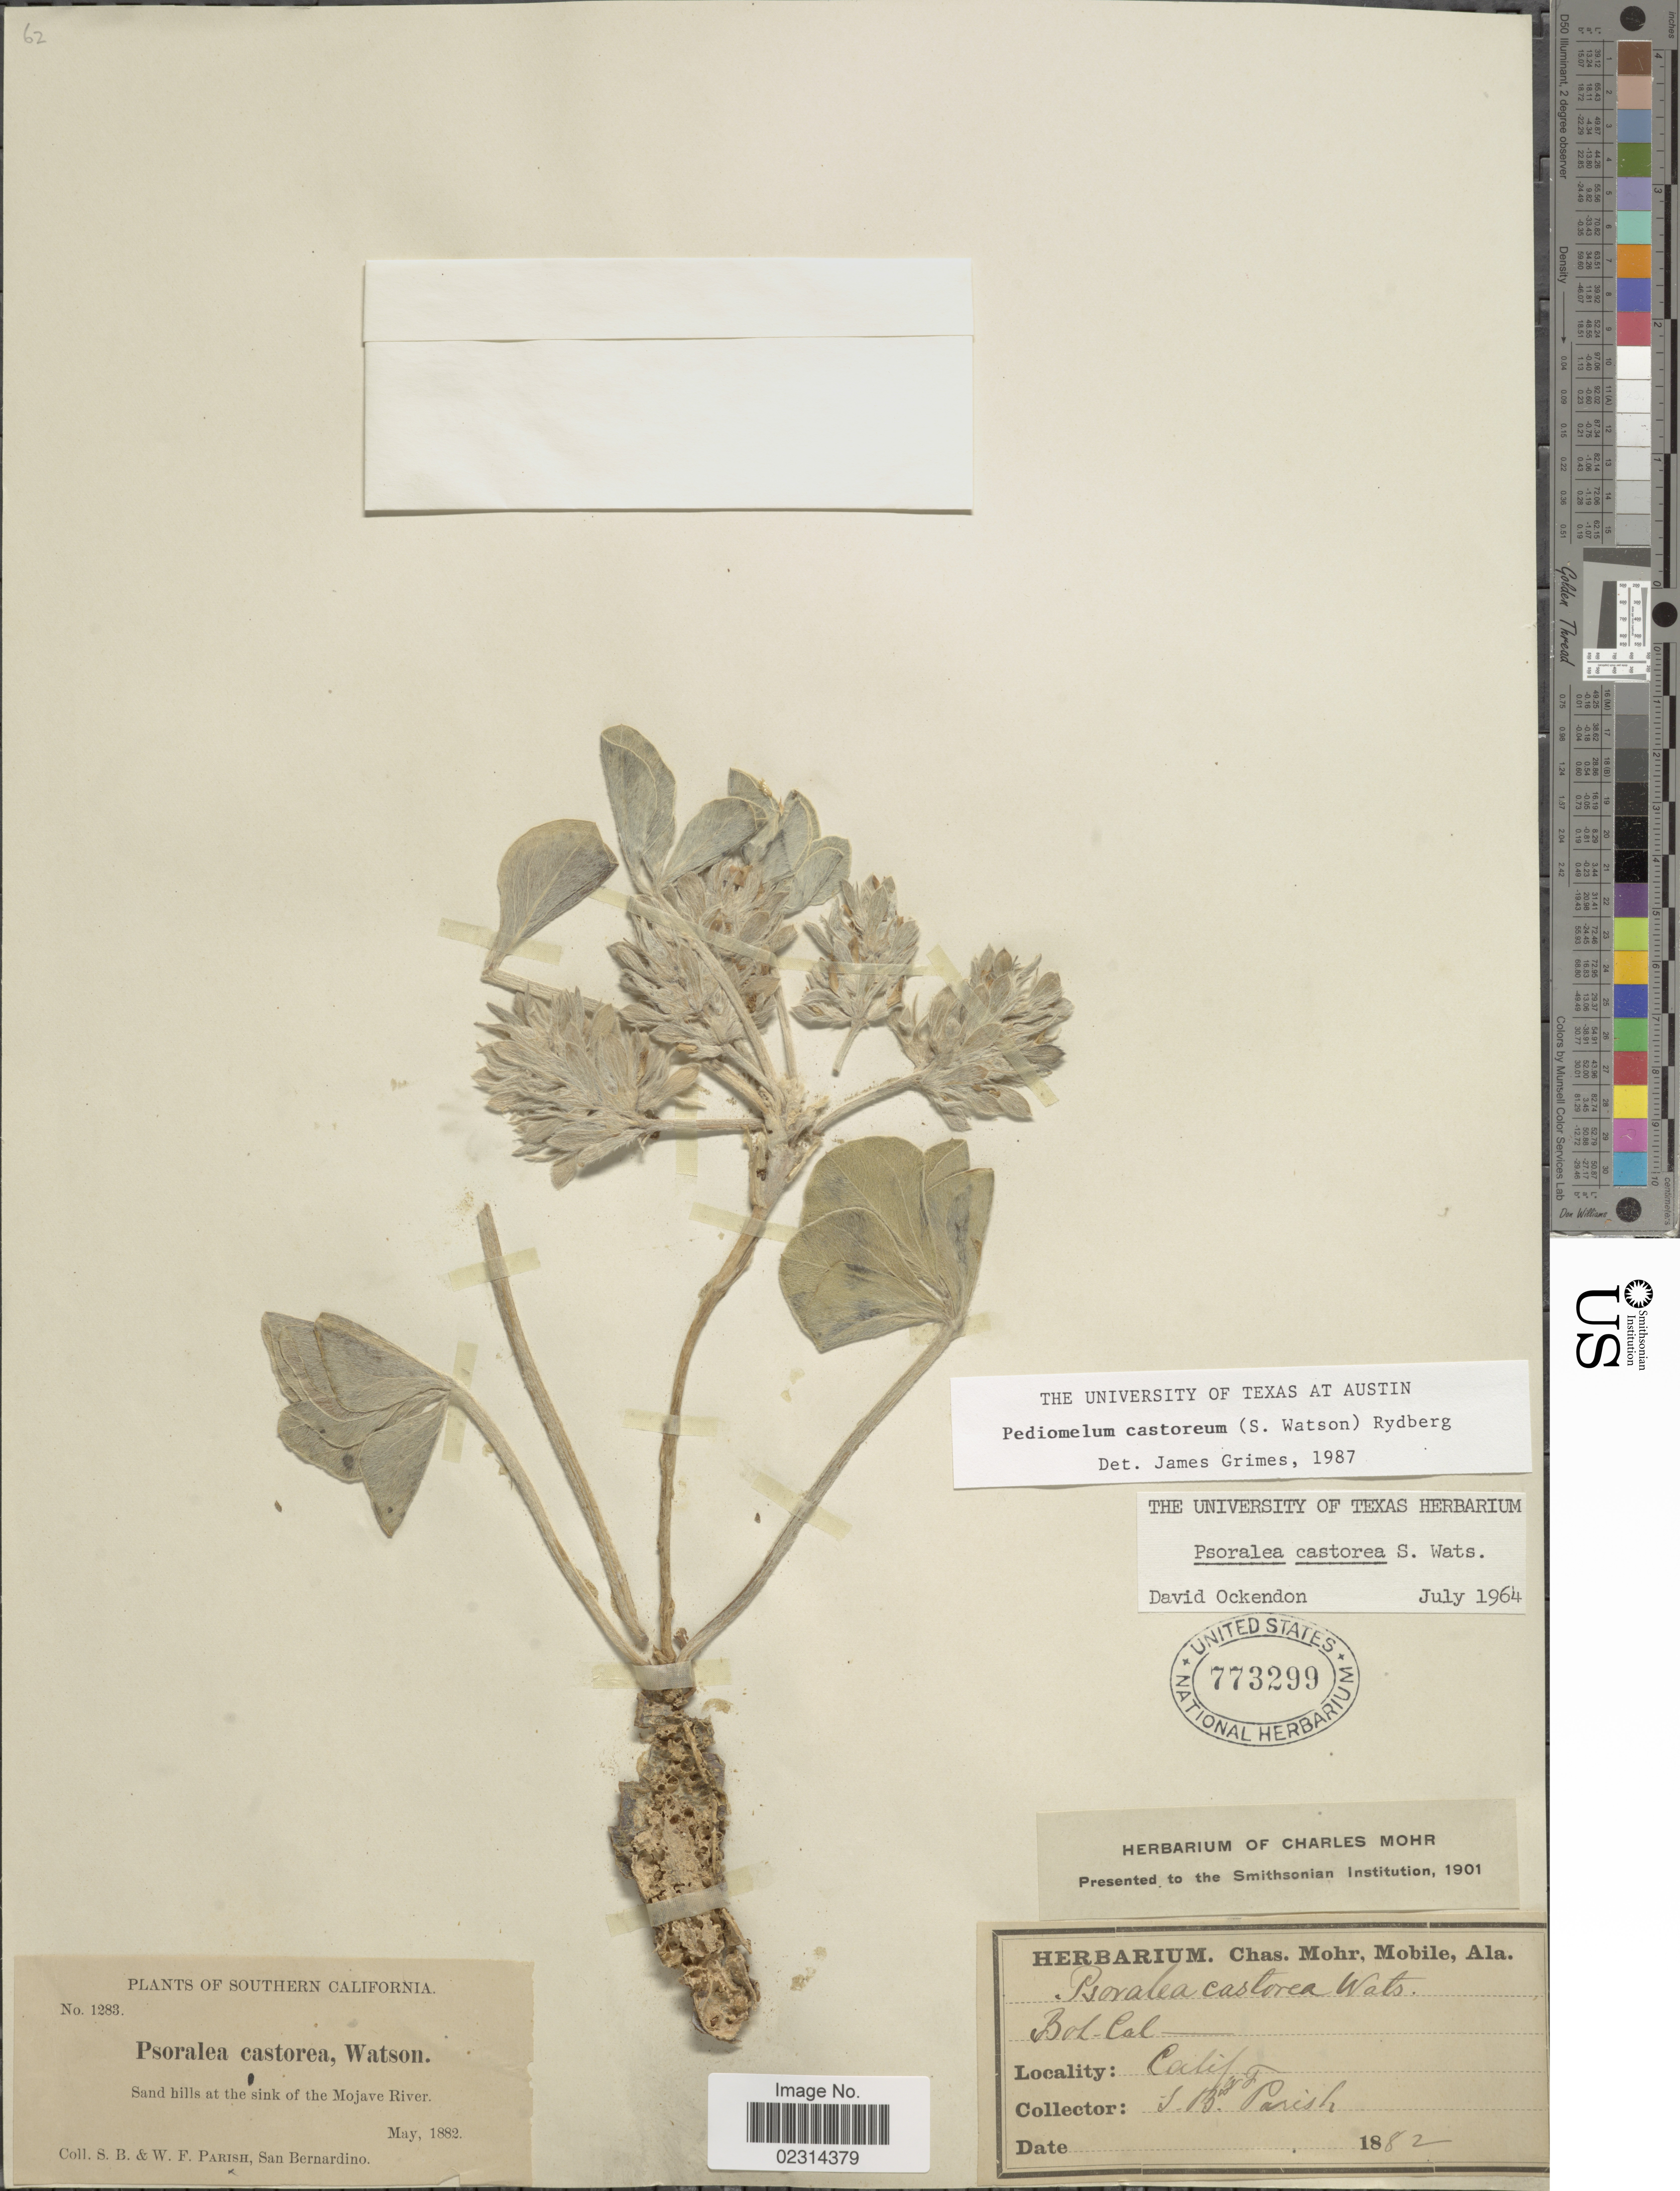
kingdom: Plantae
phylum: Tracheophyta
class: Magnoliopsida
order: Fabales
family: Fabaceae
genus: Pediomelum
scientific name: Pediomelum castoreum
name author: (S. Watson) Rydb.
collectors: S. B. Parish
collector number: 1283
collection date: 1882-05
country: United States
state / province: California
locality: Southern California. at the sink of the Mojave River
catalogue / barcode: US 773299